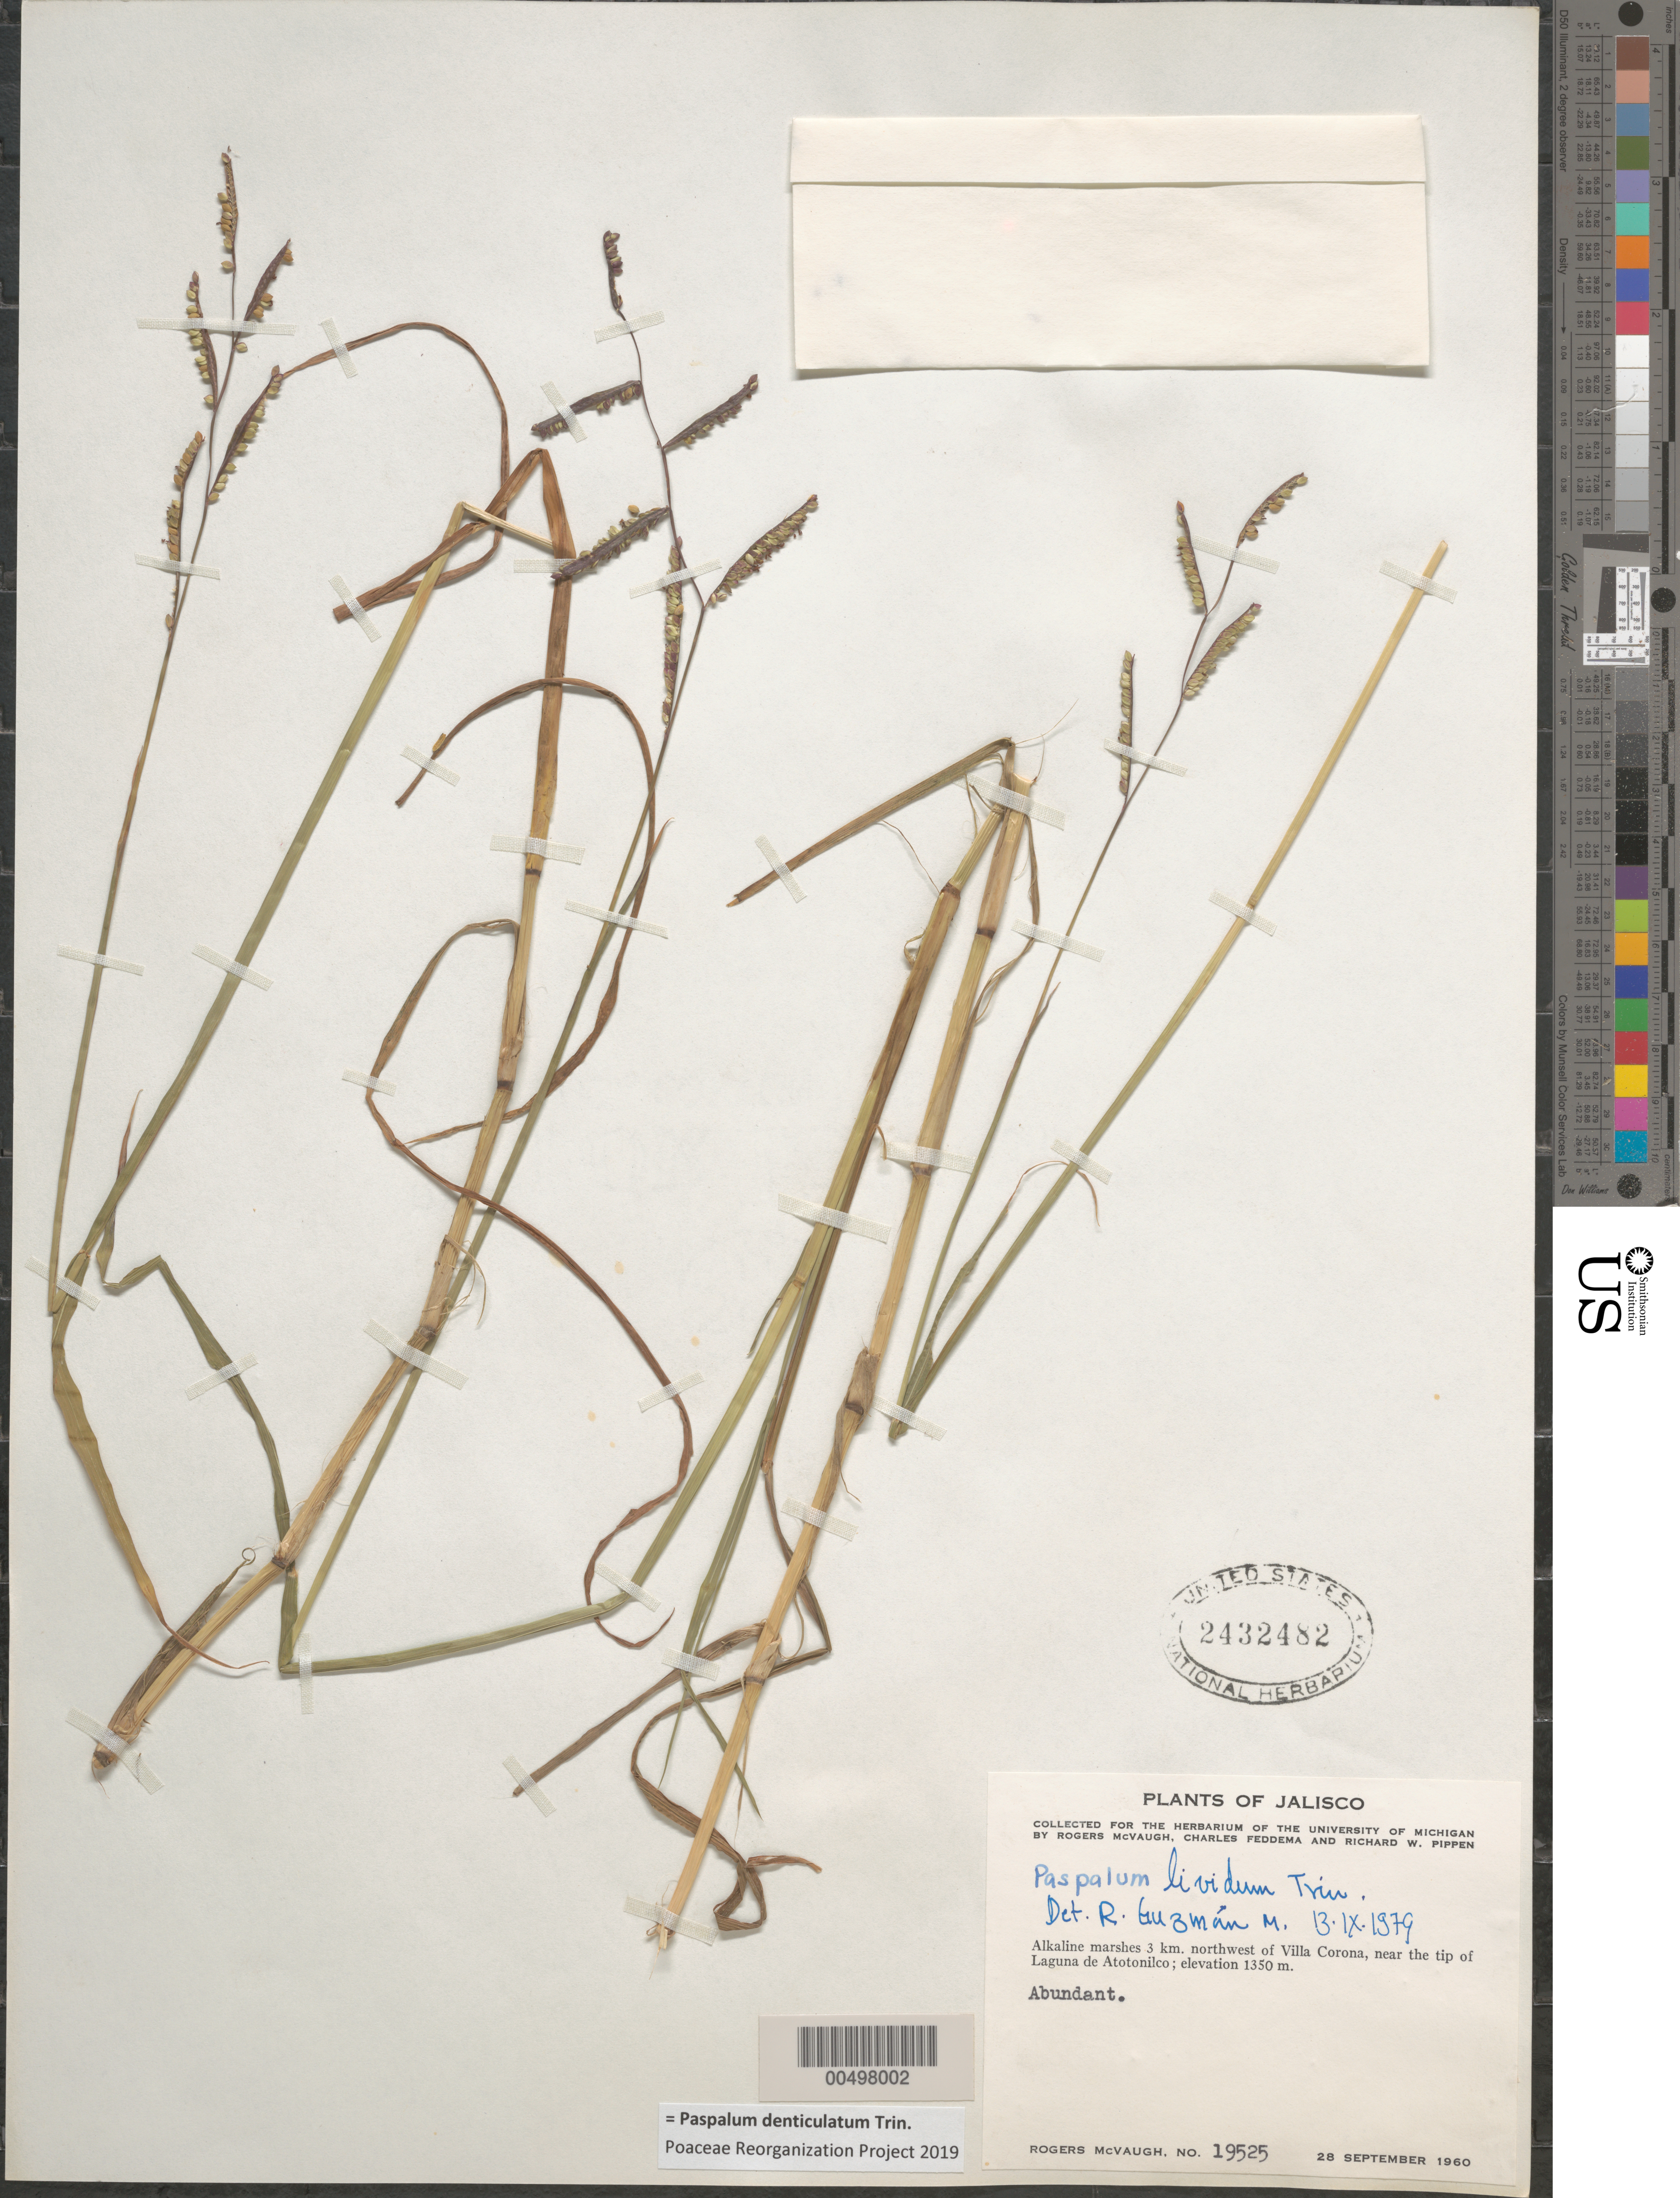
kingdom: Plantae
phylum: Tracheophyta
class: Liliopsida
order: Poales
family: Poaceae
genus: Paspalum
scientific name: Paspalum lividum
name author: Trin. in Schltdl.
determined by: Guzm n-M., R.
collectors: R. McVaugh, C. Feddema & R. W. Pippen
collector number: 19525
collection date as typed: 28 Sep 1960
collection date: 1960-09-28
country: Mexico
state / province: Jalisco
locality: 3 km NW of Villa Corona, near the tip of Laguna de Atotonilco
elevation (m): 1350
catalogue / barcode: US 2432482